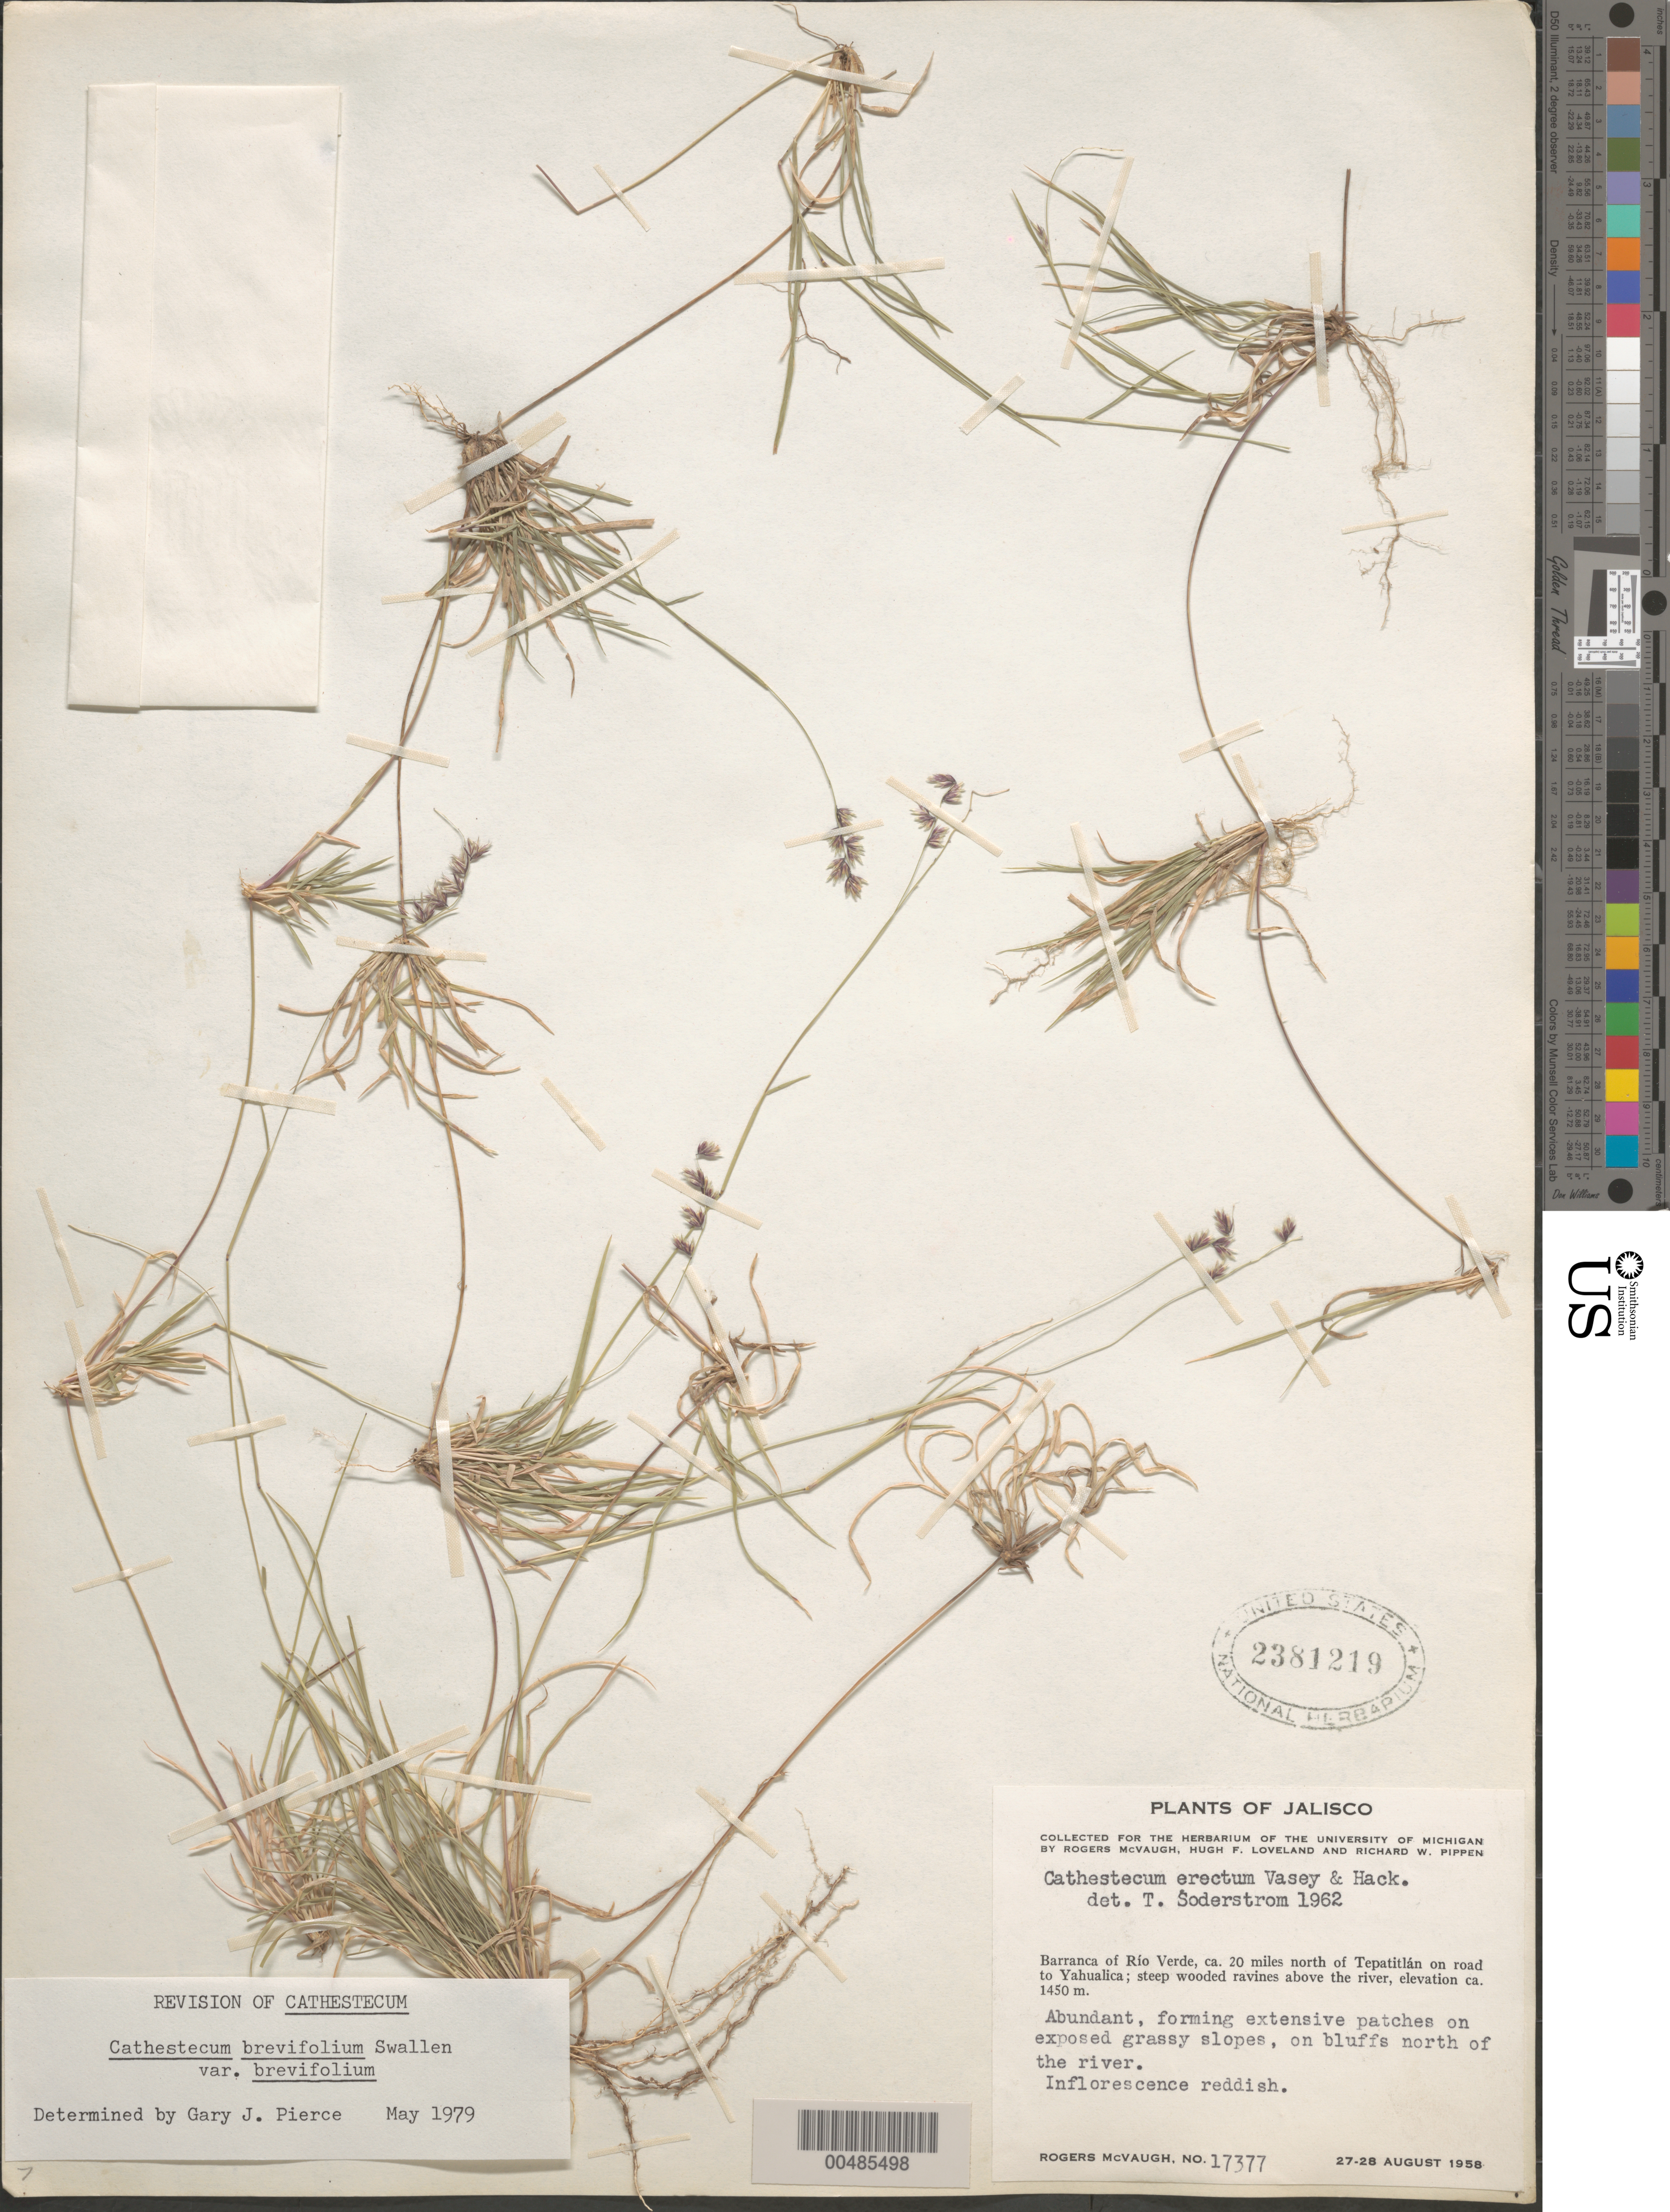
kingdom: Plantae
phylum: Tracheophyta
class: Liliopsida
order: Poales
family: Poaceae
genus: Cathestecum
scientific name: Cathestecum brevifolium var. brevifolium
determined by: Pierce, G. J.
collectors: R. McVaugh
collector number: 17377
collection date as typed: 27 Aug 1958 to 28 Aug 1958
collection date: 1958-08-27/1958-08-28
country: Mexico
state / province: Jalisco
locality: Barranca of R¡o Verde, about 20 mi N of Tepatitl n on rd to Yahualica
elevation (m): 1450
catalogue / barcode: US 2381219